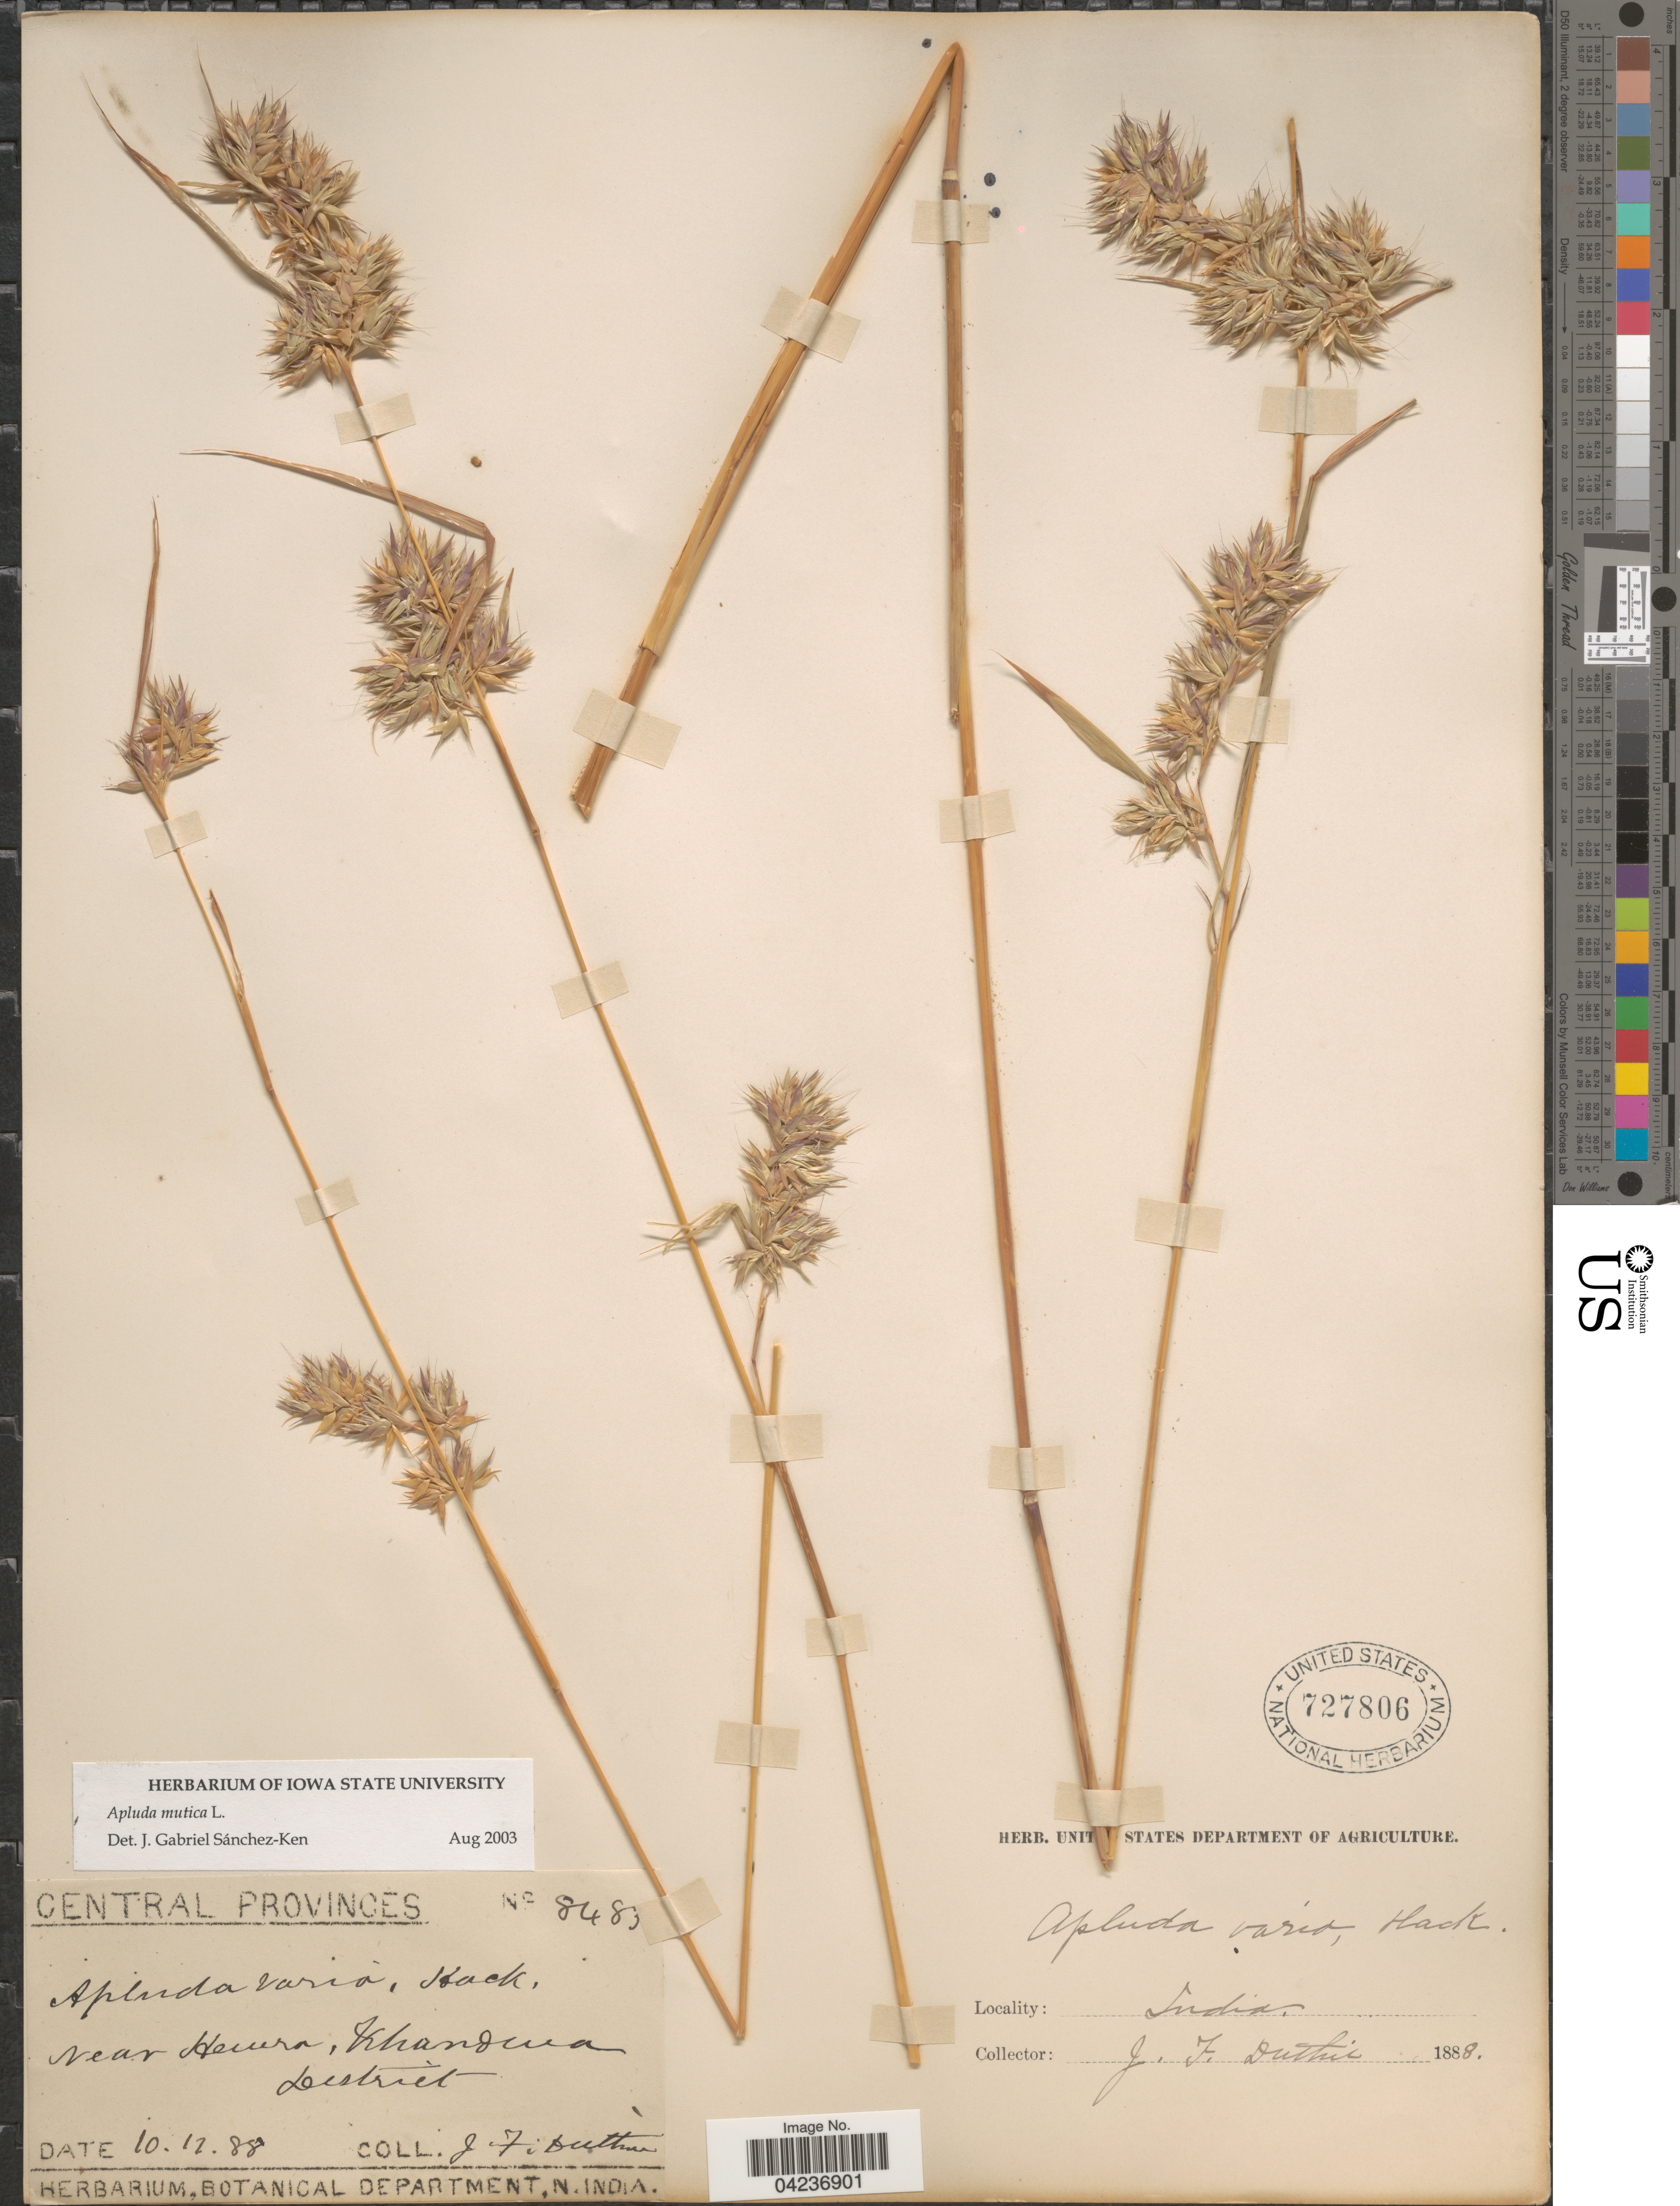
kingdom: Plantae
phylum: Tracheophyta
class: Liliopsida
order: Poales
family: Poaceae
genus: Apluda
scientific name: Apluda mutica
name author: L.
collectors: J. F. Duthie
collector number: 8483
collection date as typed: Transcribed d/m/y: 10/11/88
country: India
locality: Central Provinces. Near Hewra, Khandwa District.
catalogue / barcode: US 727806